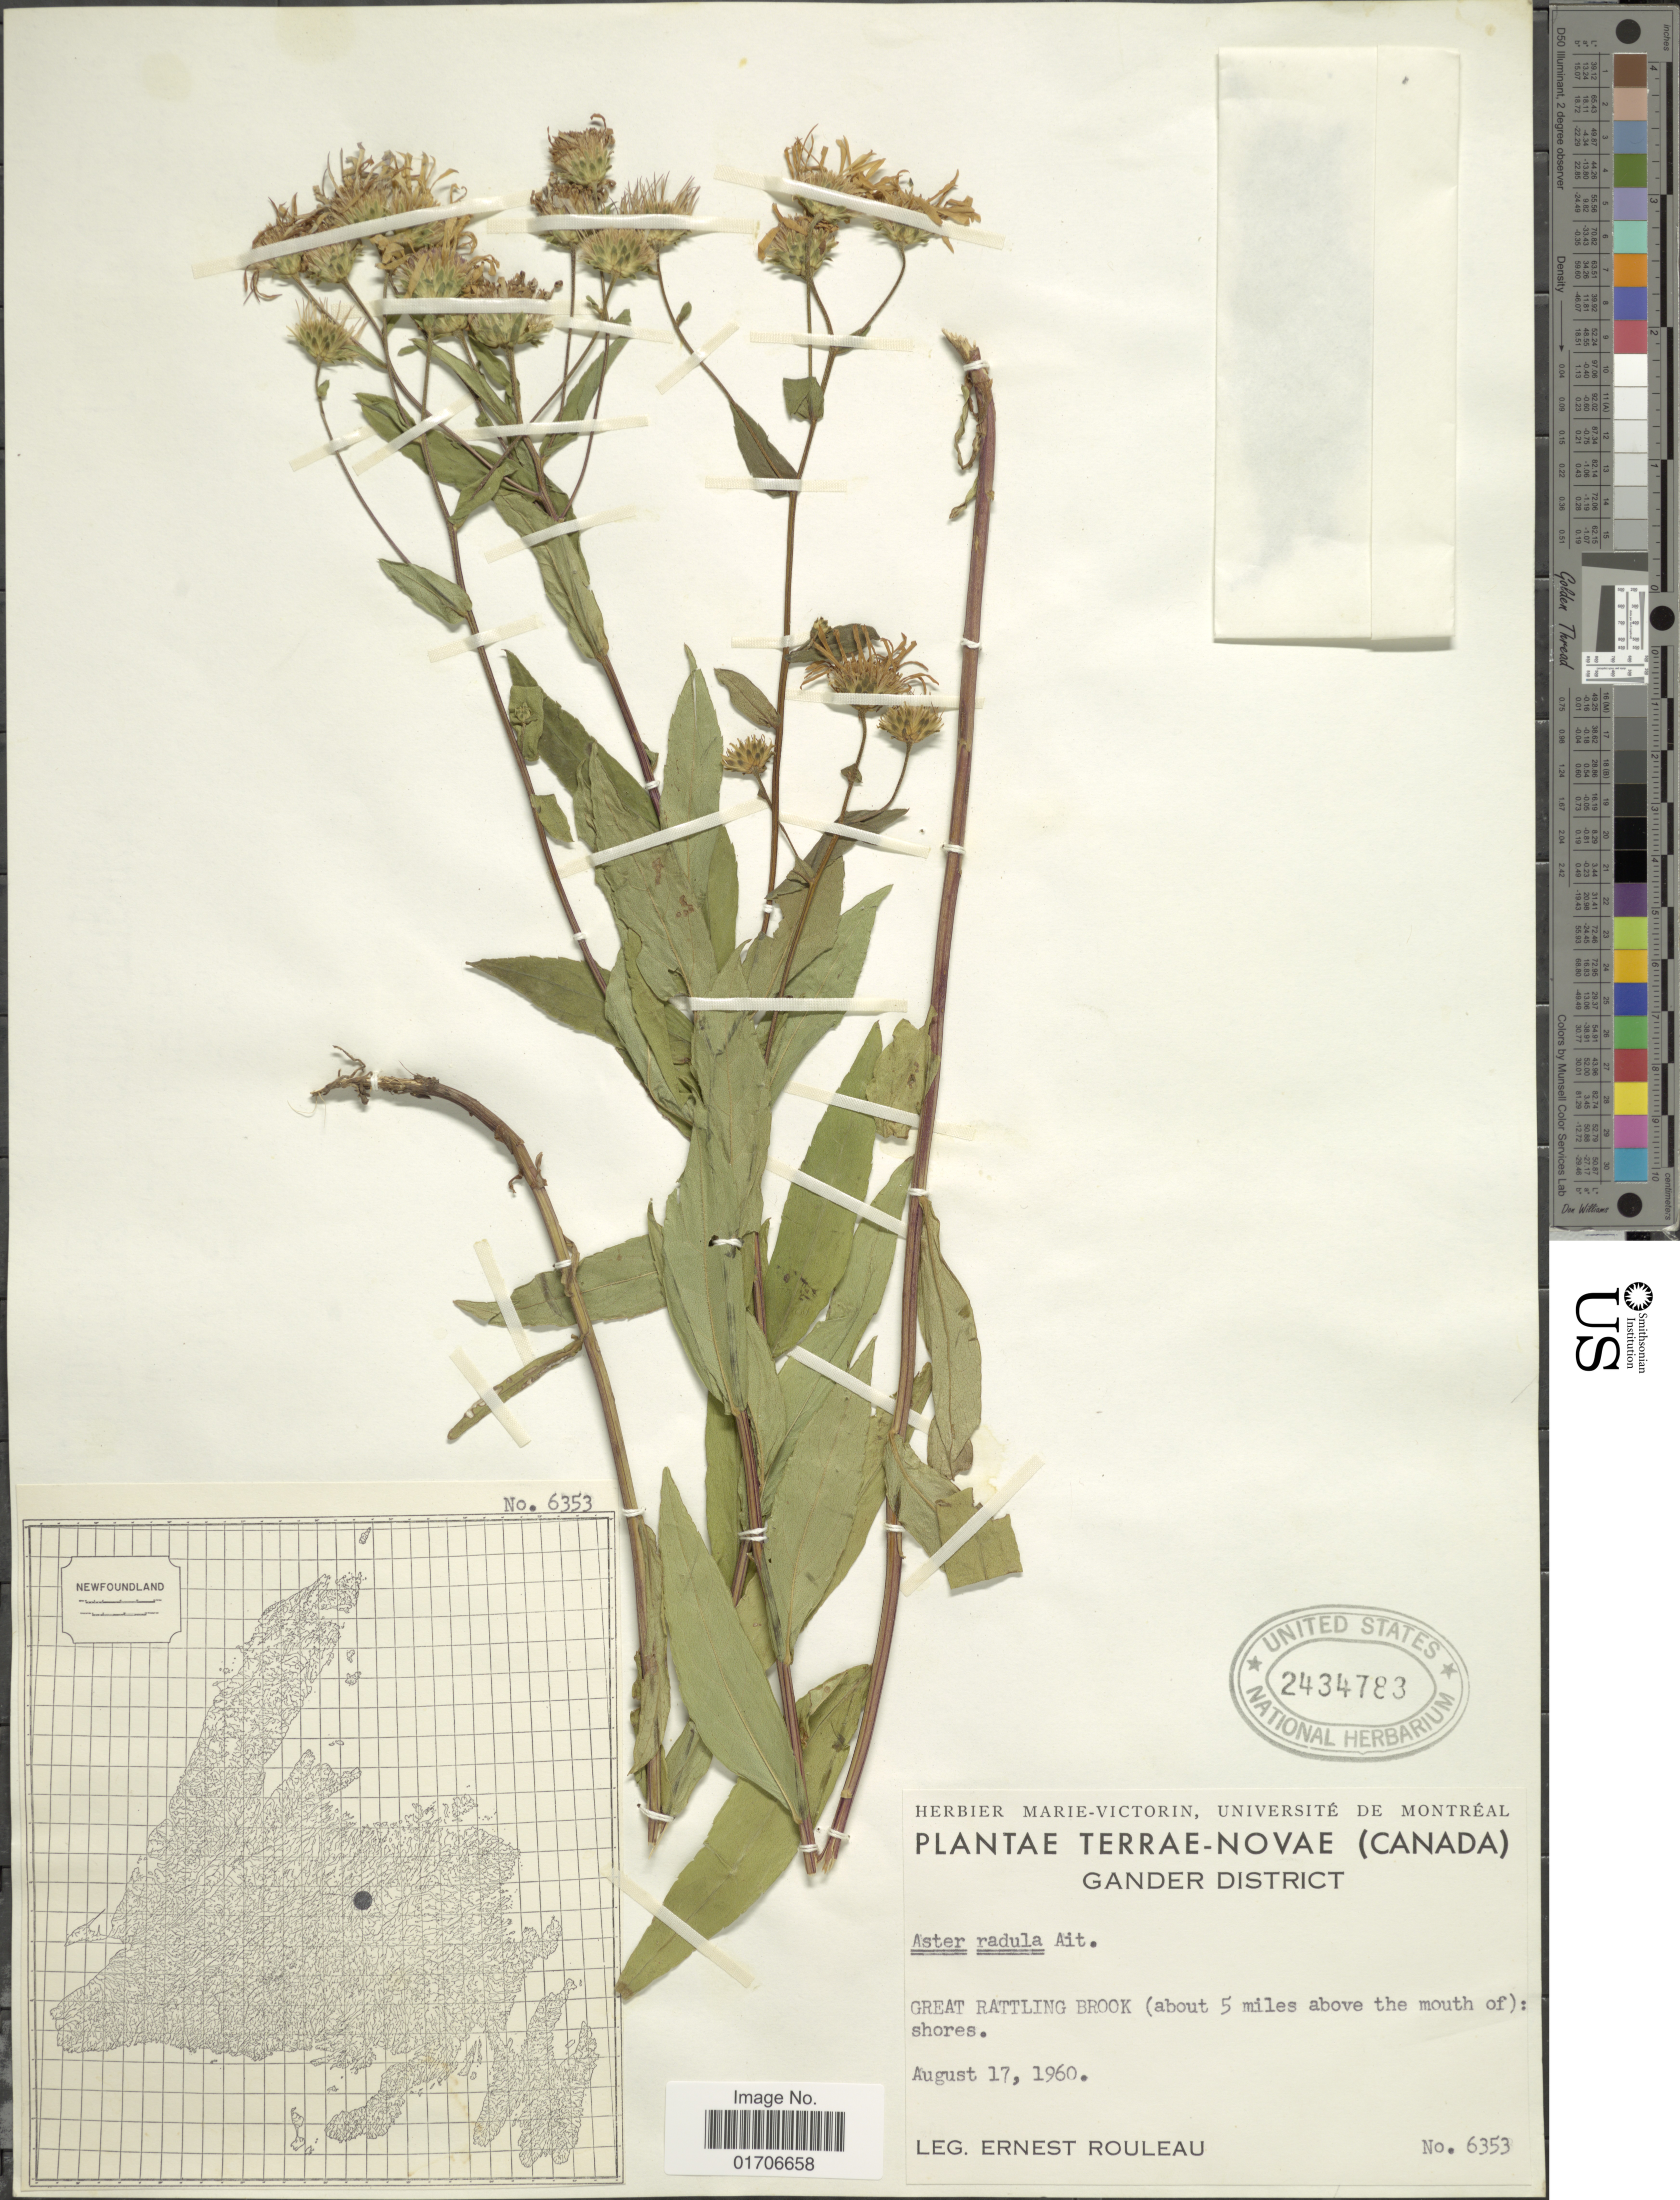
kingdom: Plantae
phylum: Tracheophyta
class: Magnoliopsida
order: Asterales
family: Asteraceae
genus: Eurybia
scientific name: Eurybia radula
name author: (Aiton) G.L. Nesom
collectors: E. Rouleau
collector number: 6353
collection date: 1960-08-17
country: Canada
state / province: Newfoundland and Labrador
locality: Terrae-Novae (Canada). Gander District. Great Rattling Brook (about 5 miles above the mouth of): shores.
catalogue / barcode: US 2434783